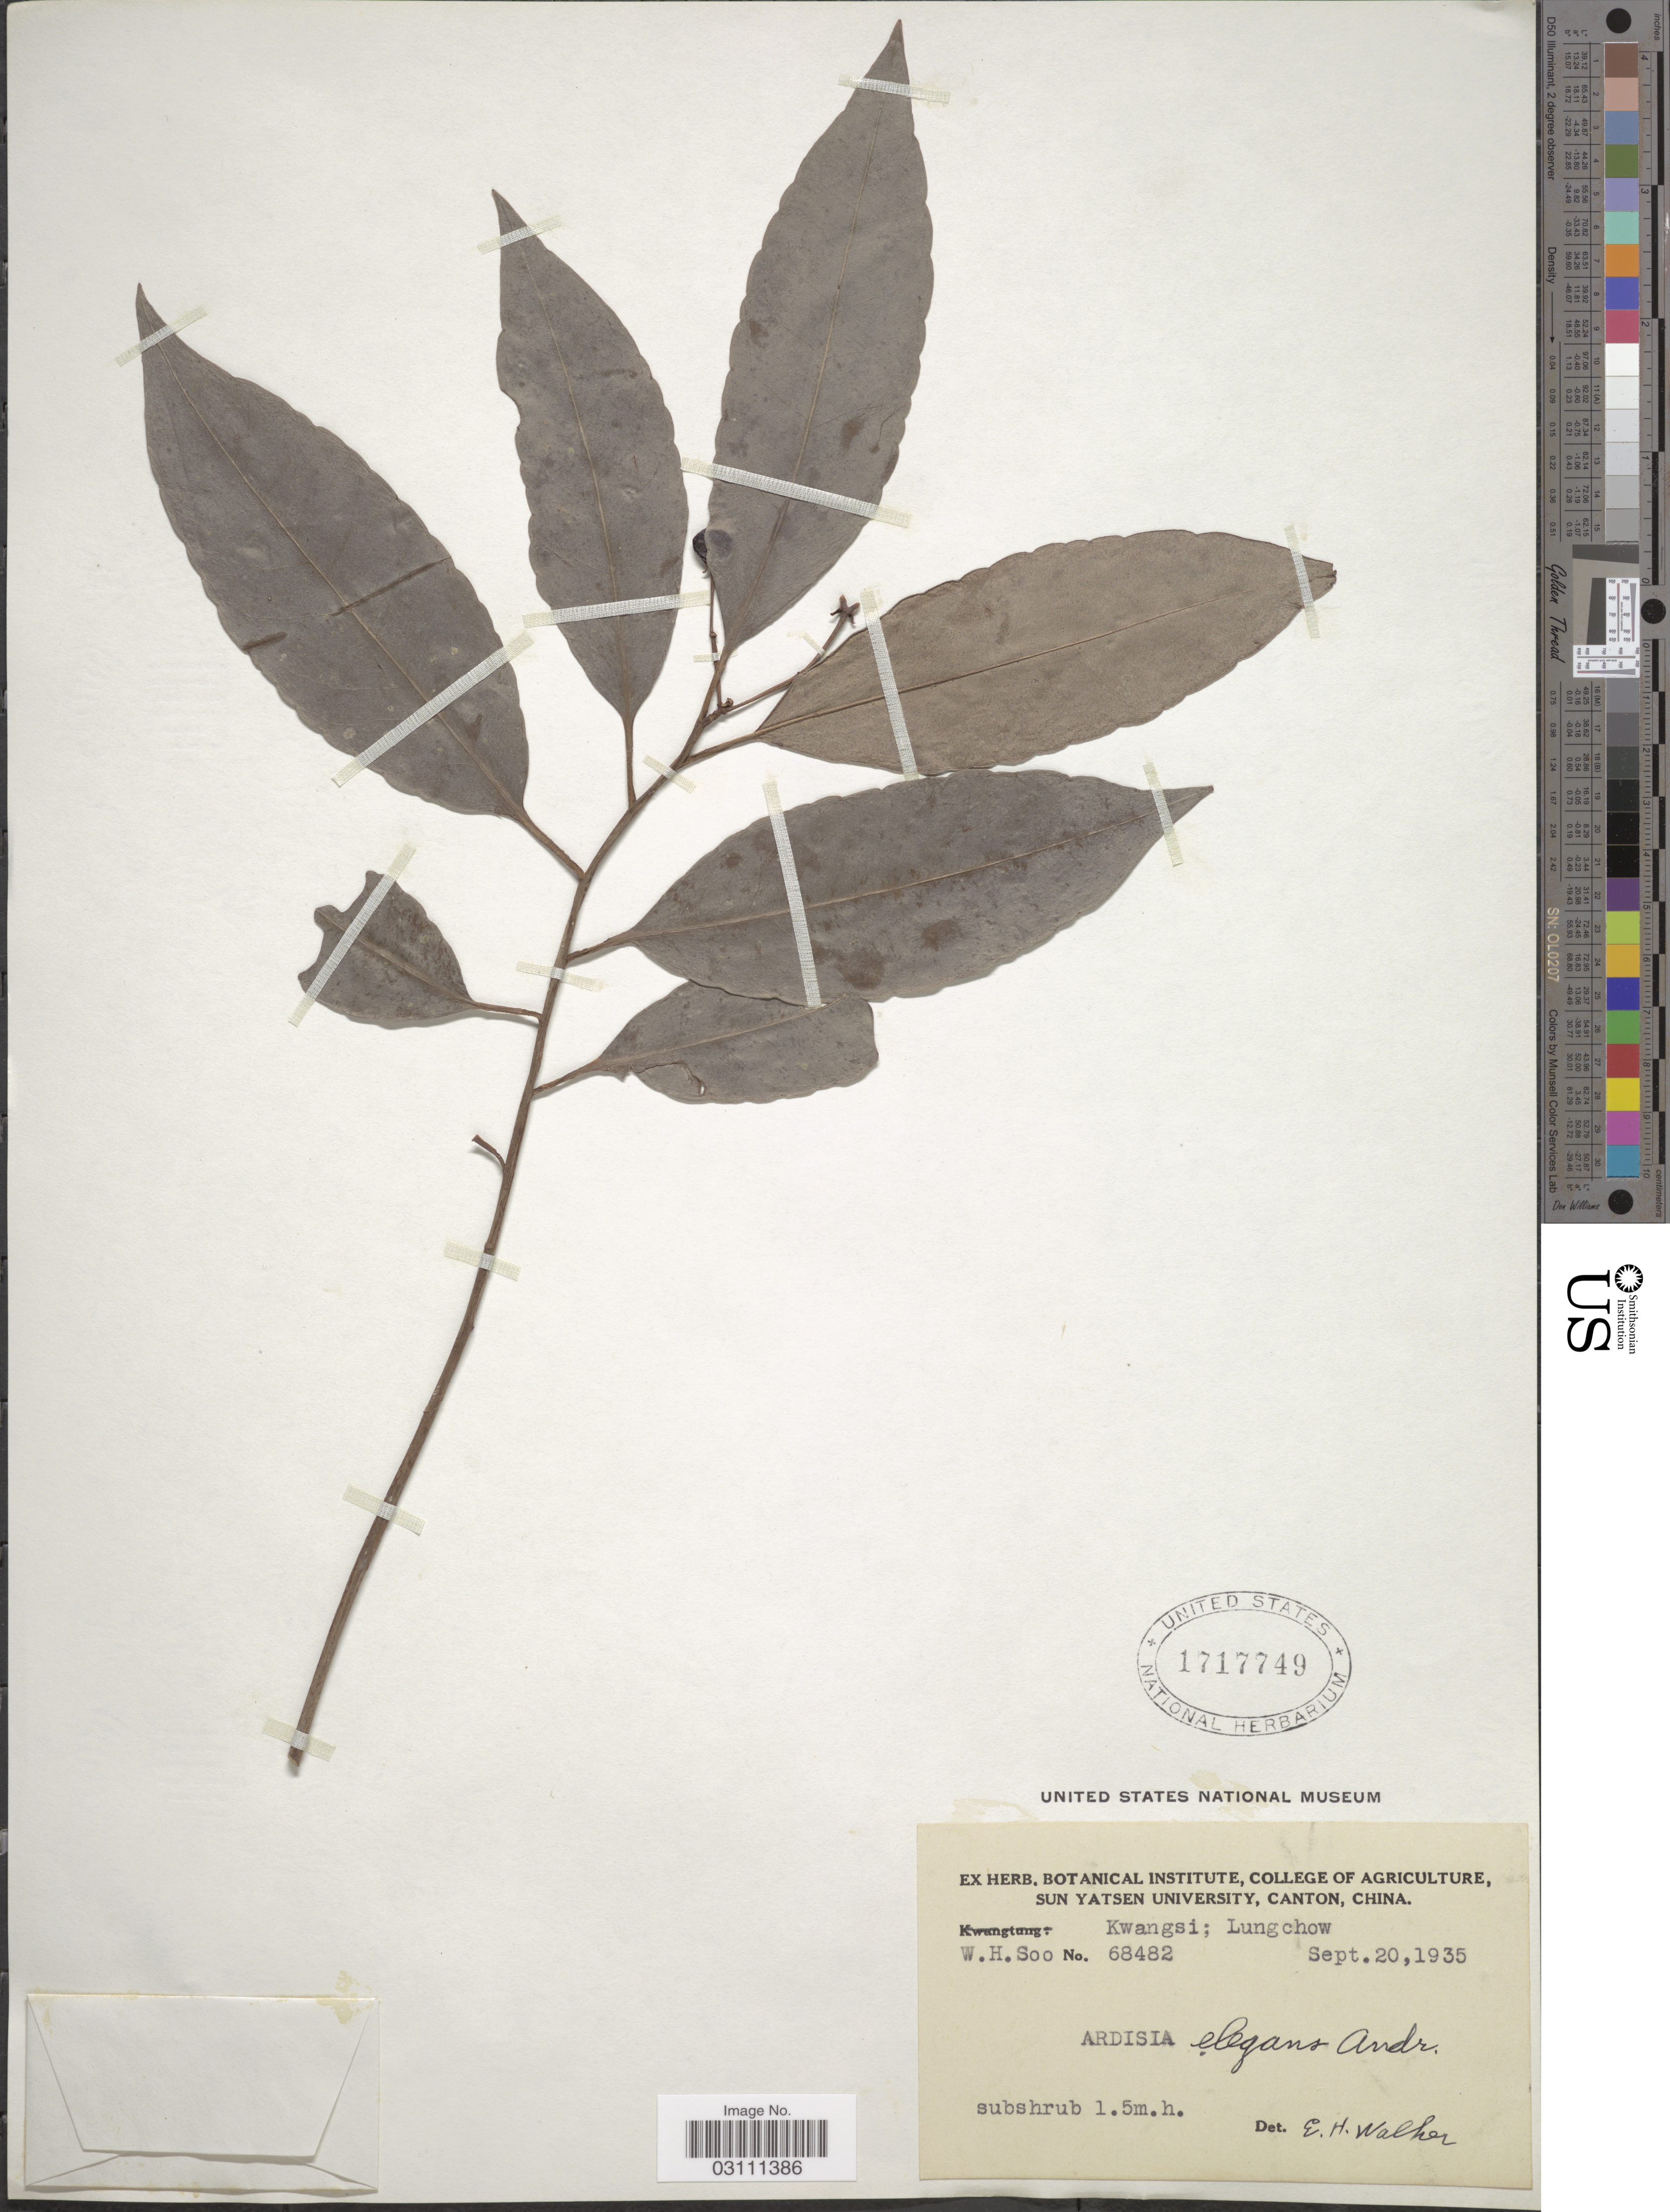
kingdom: Plantae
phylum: Tracheophyta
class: Magnoliopsida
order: Ericales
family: Primulaceae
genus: Ardisia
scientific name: Ardisia elegans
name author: Andrews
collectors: W. Soo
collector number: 68482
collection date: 1935-09-20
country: China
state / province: Guangxi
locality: Kwangsi; Lungchow.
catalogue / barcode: US 1717749